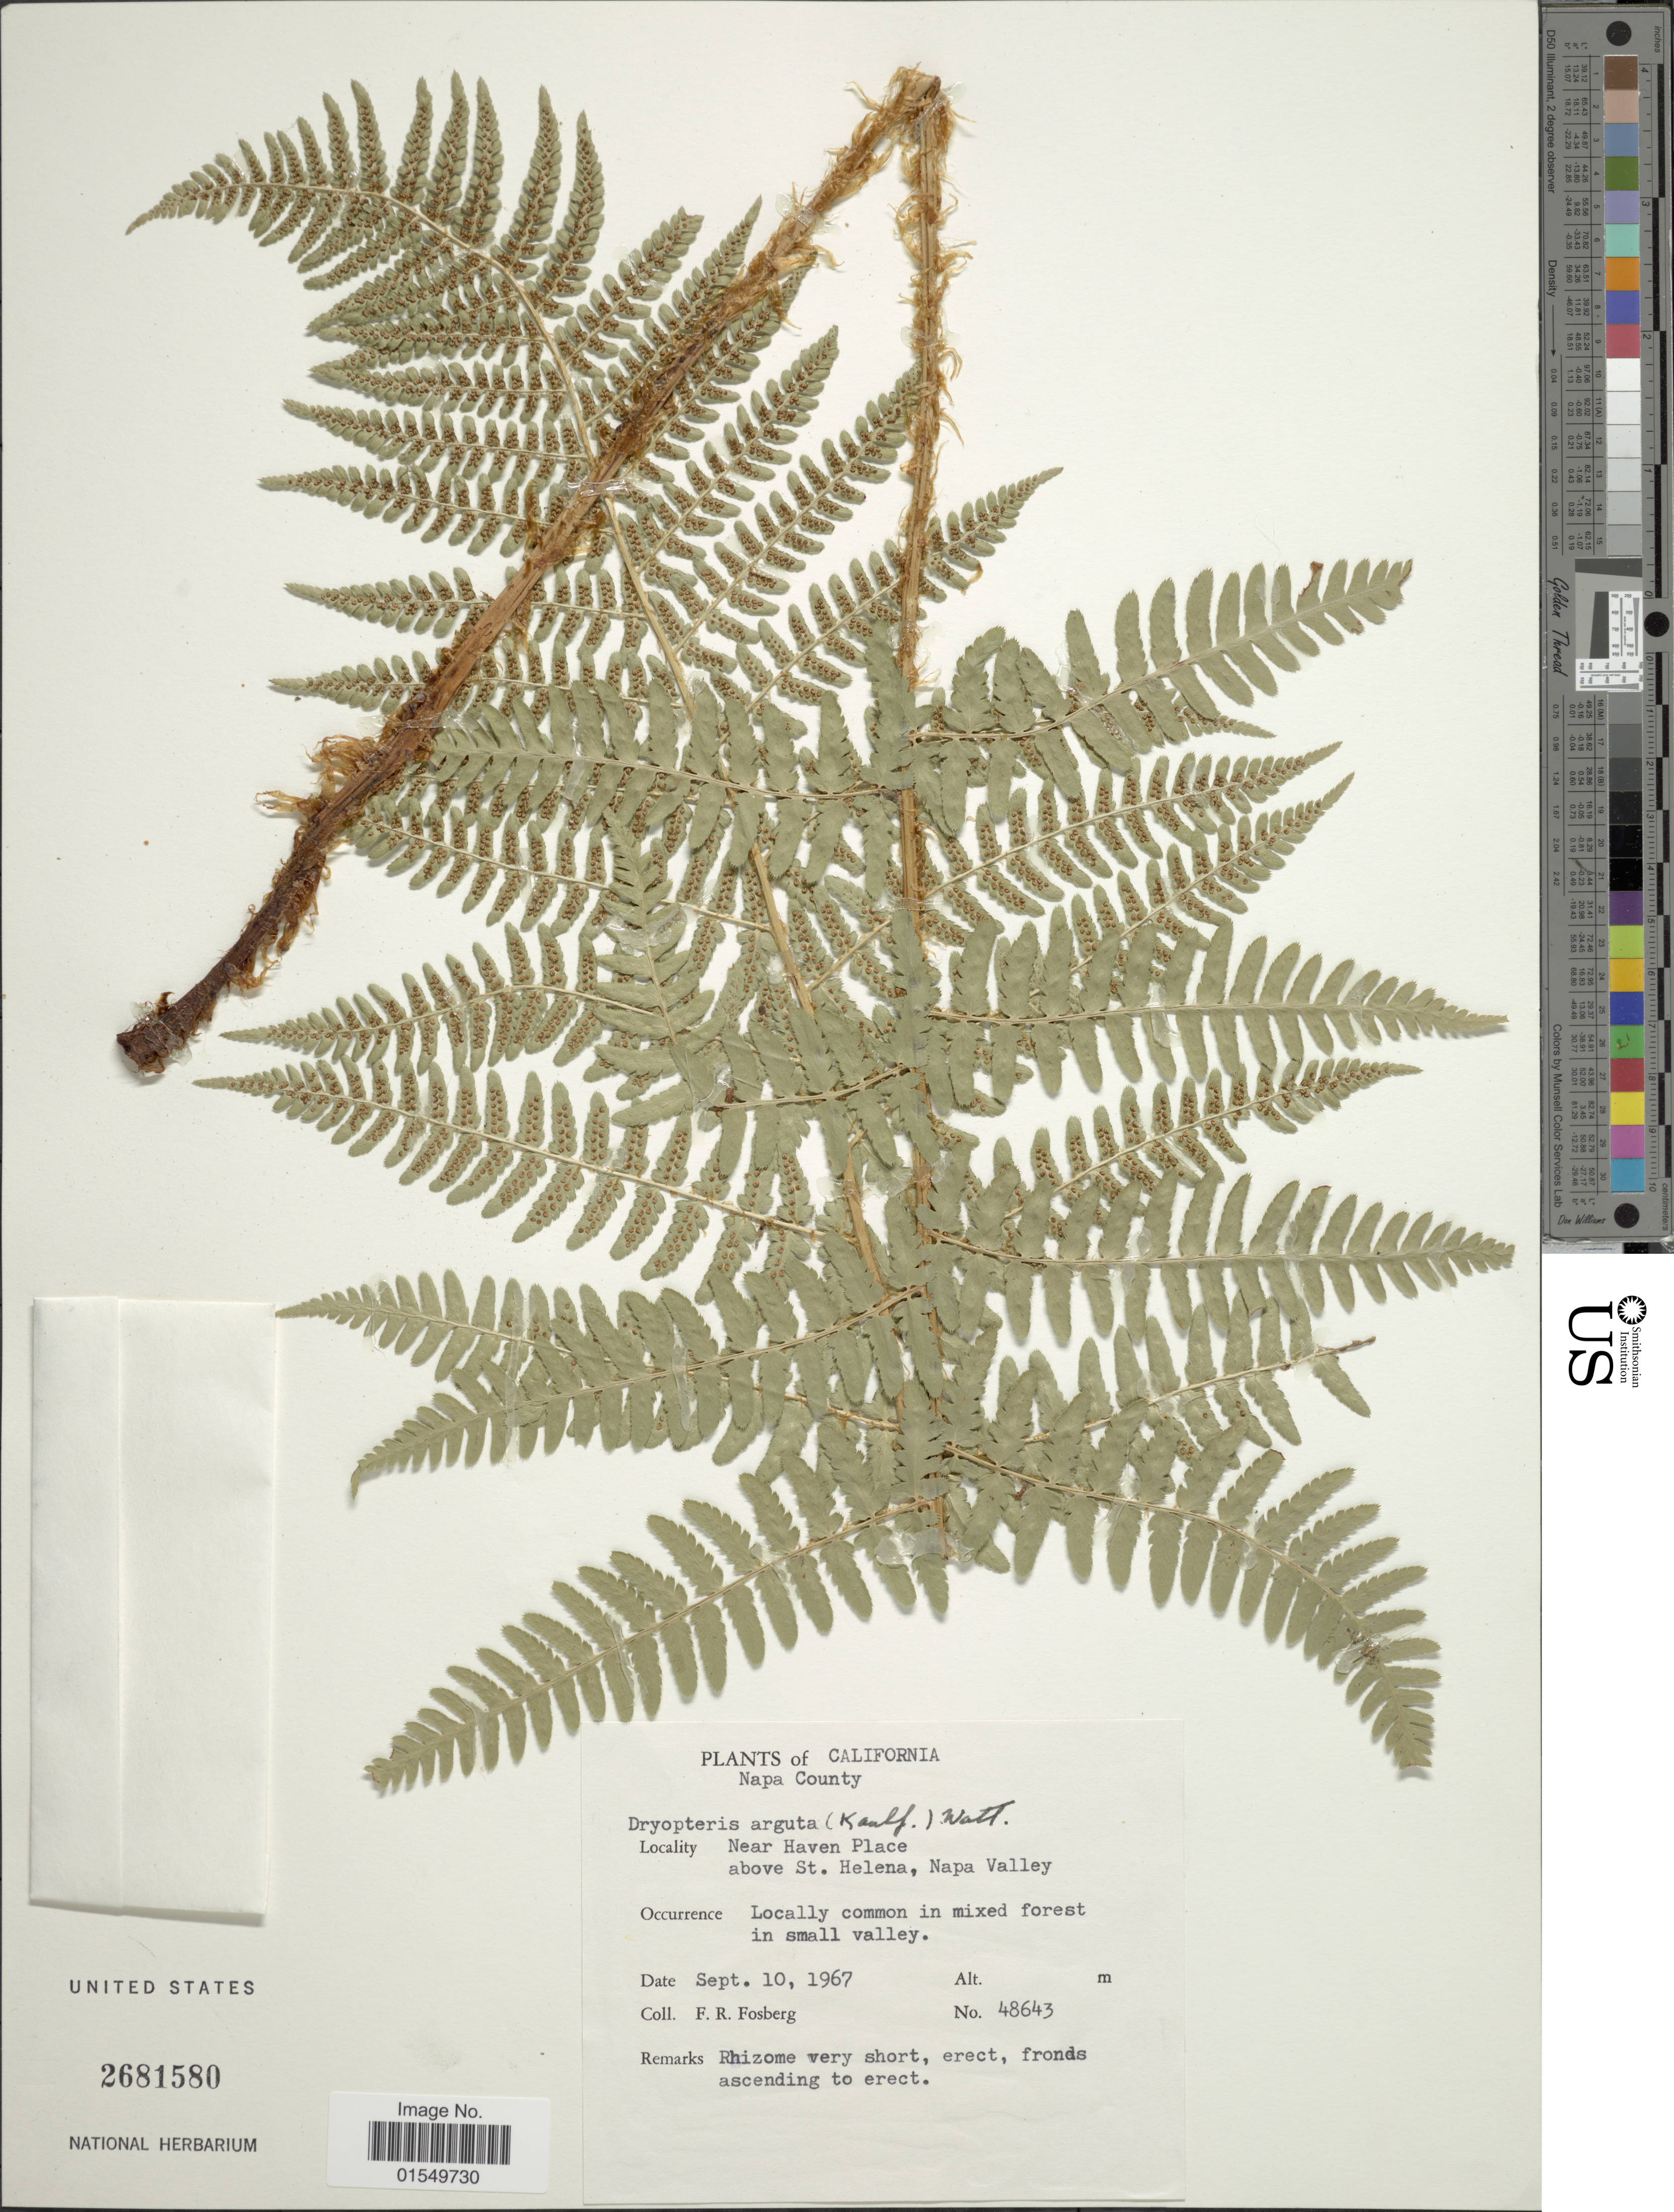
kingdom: Plantae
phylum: Tracheophyta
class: Polypodiopsida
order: Polypodiales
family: Dryopteridaceae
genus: Dryopteris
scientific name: Dryopteris arguta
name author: (Kaulf.) Maxon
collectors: F. R. Fosberg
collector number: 48643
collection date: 1967-09-10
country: United States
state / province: California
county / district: Napa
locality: Napa County, Near Haven Place, above St. Helena, Napa Valley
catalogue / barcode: US 2681580